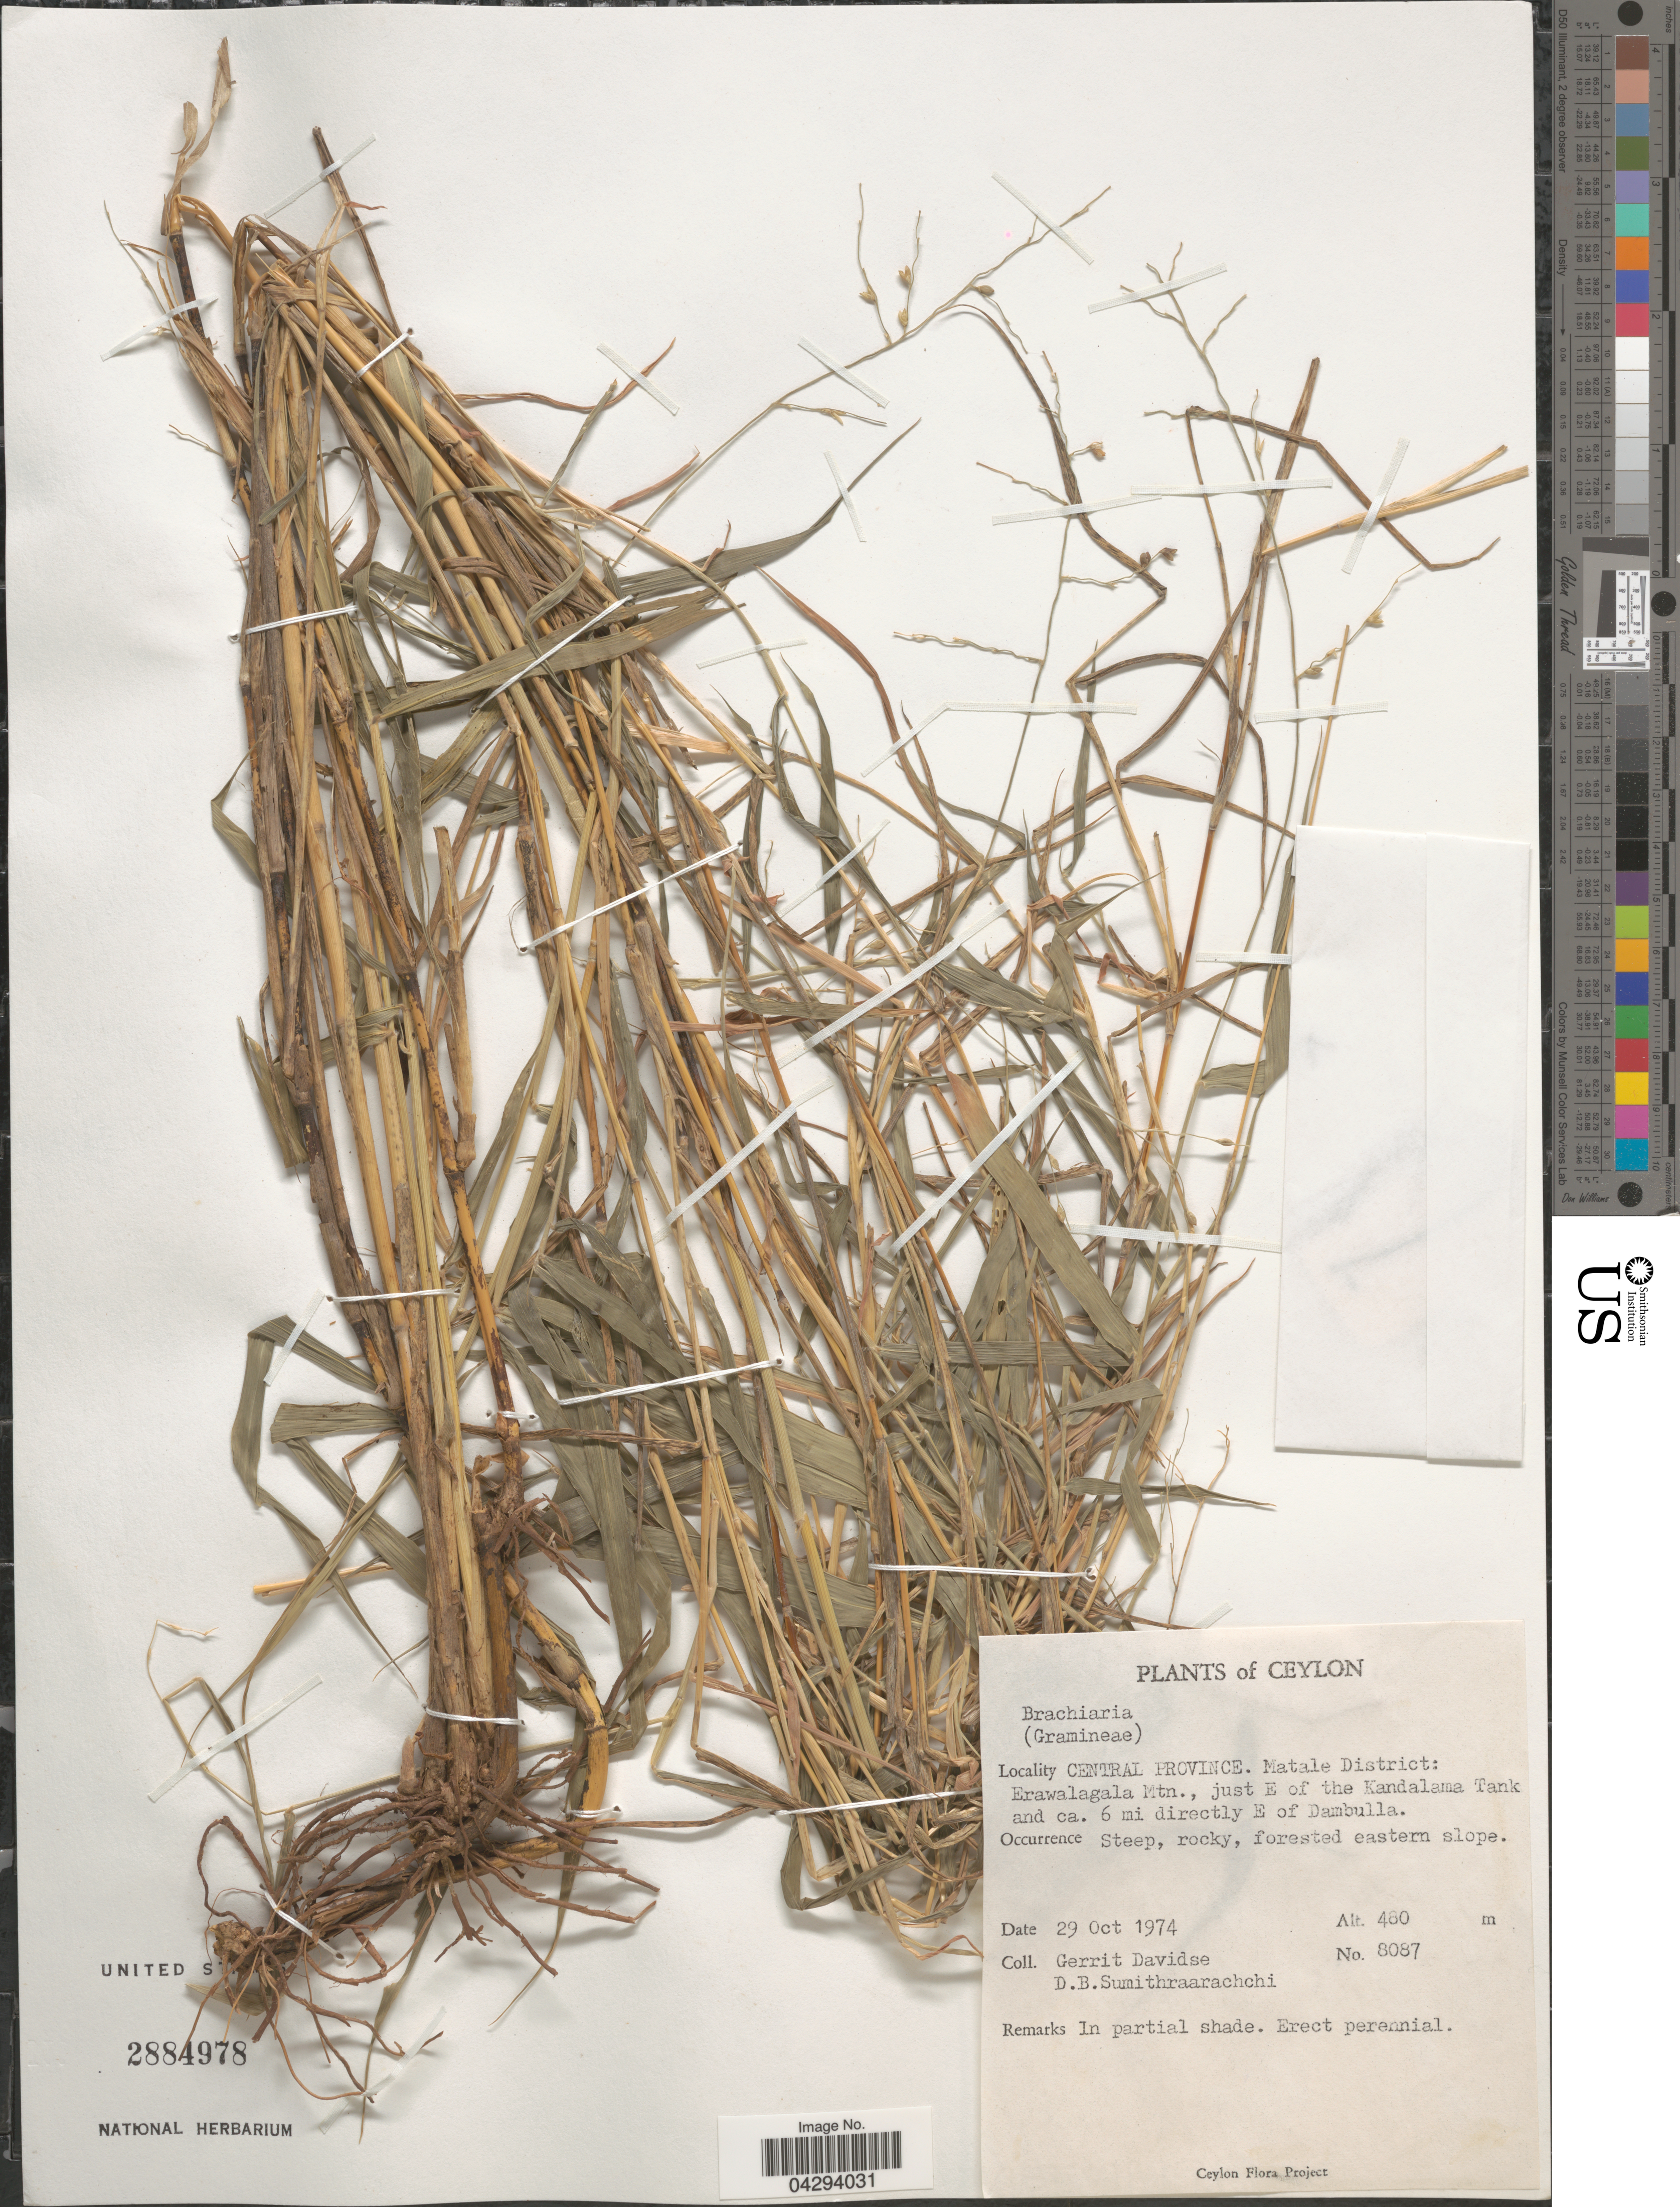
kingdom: Plantae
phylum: Tracheophyta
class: Liliopsida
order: Poales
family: Poaceae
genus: Urochloa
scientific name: Urochloa sp.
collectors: G. Davidse & D. B. Sumithraarachchi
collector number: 8087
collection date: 1974-10-29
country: Sri Lanka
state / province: Central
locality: Ceylon. Matale District: Erawalagala Mtn., just E of the Kandalama Tanki and ca. 6 mi directly E of Dambulla.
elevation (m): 480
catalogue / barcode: US 2884978